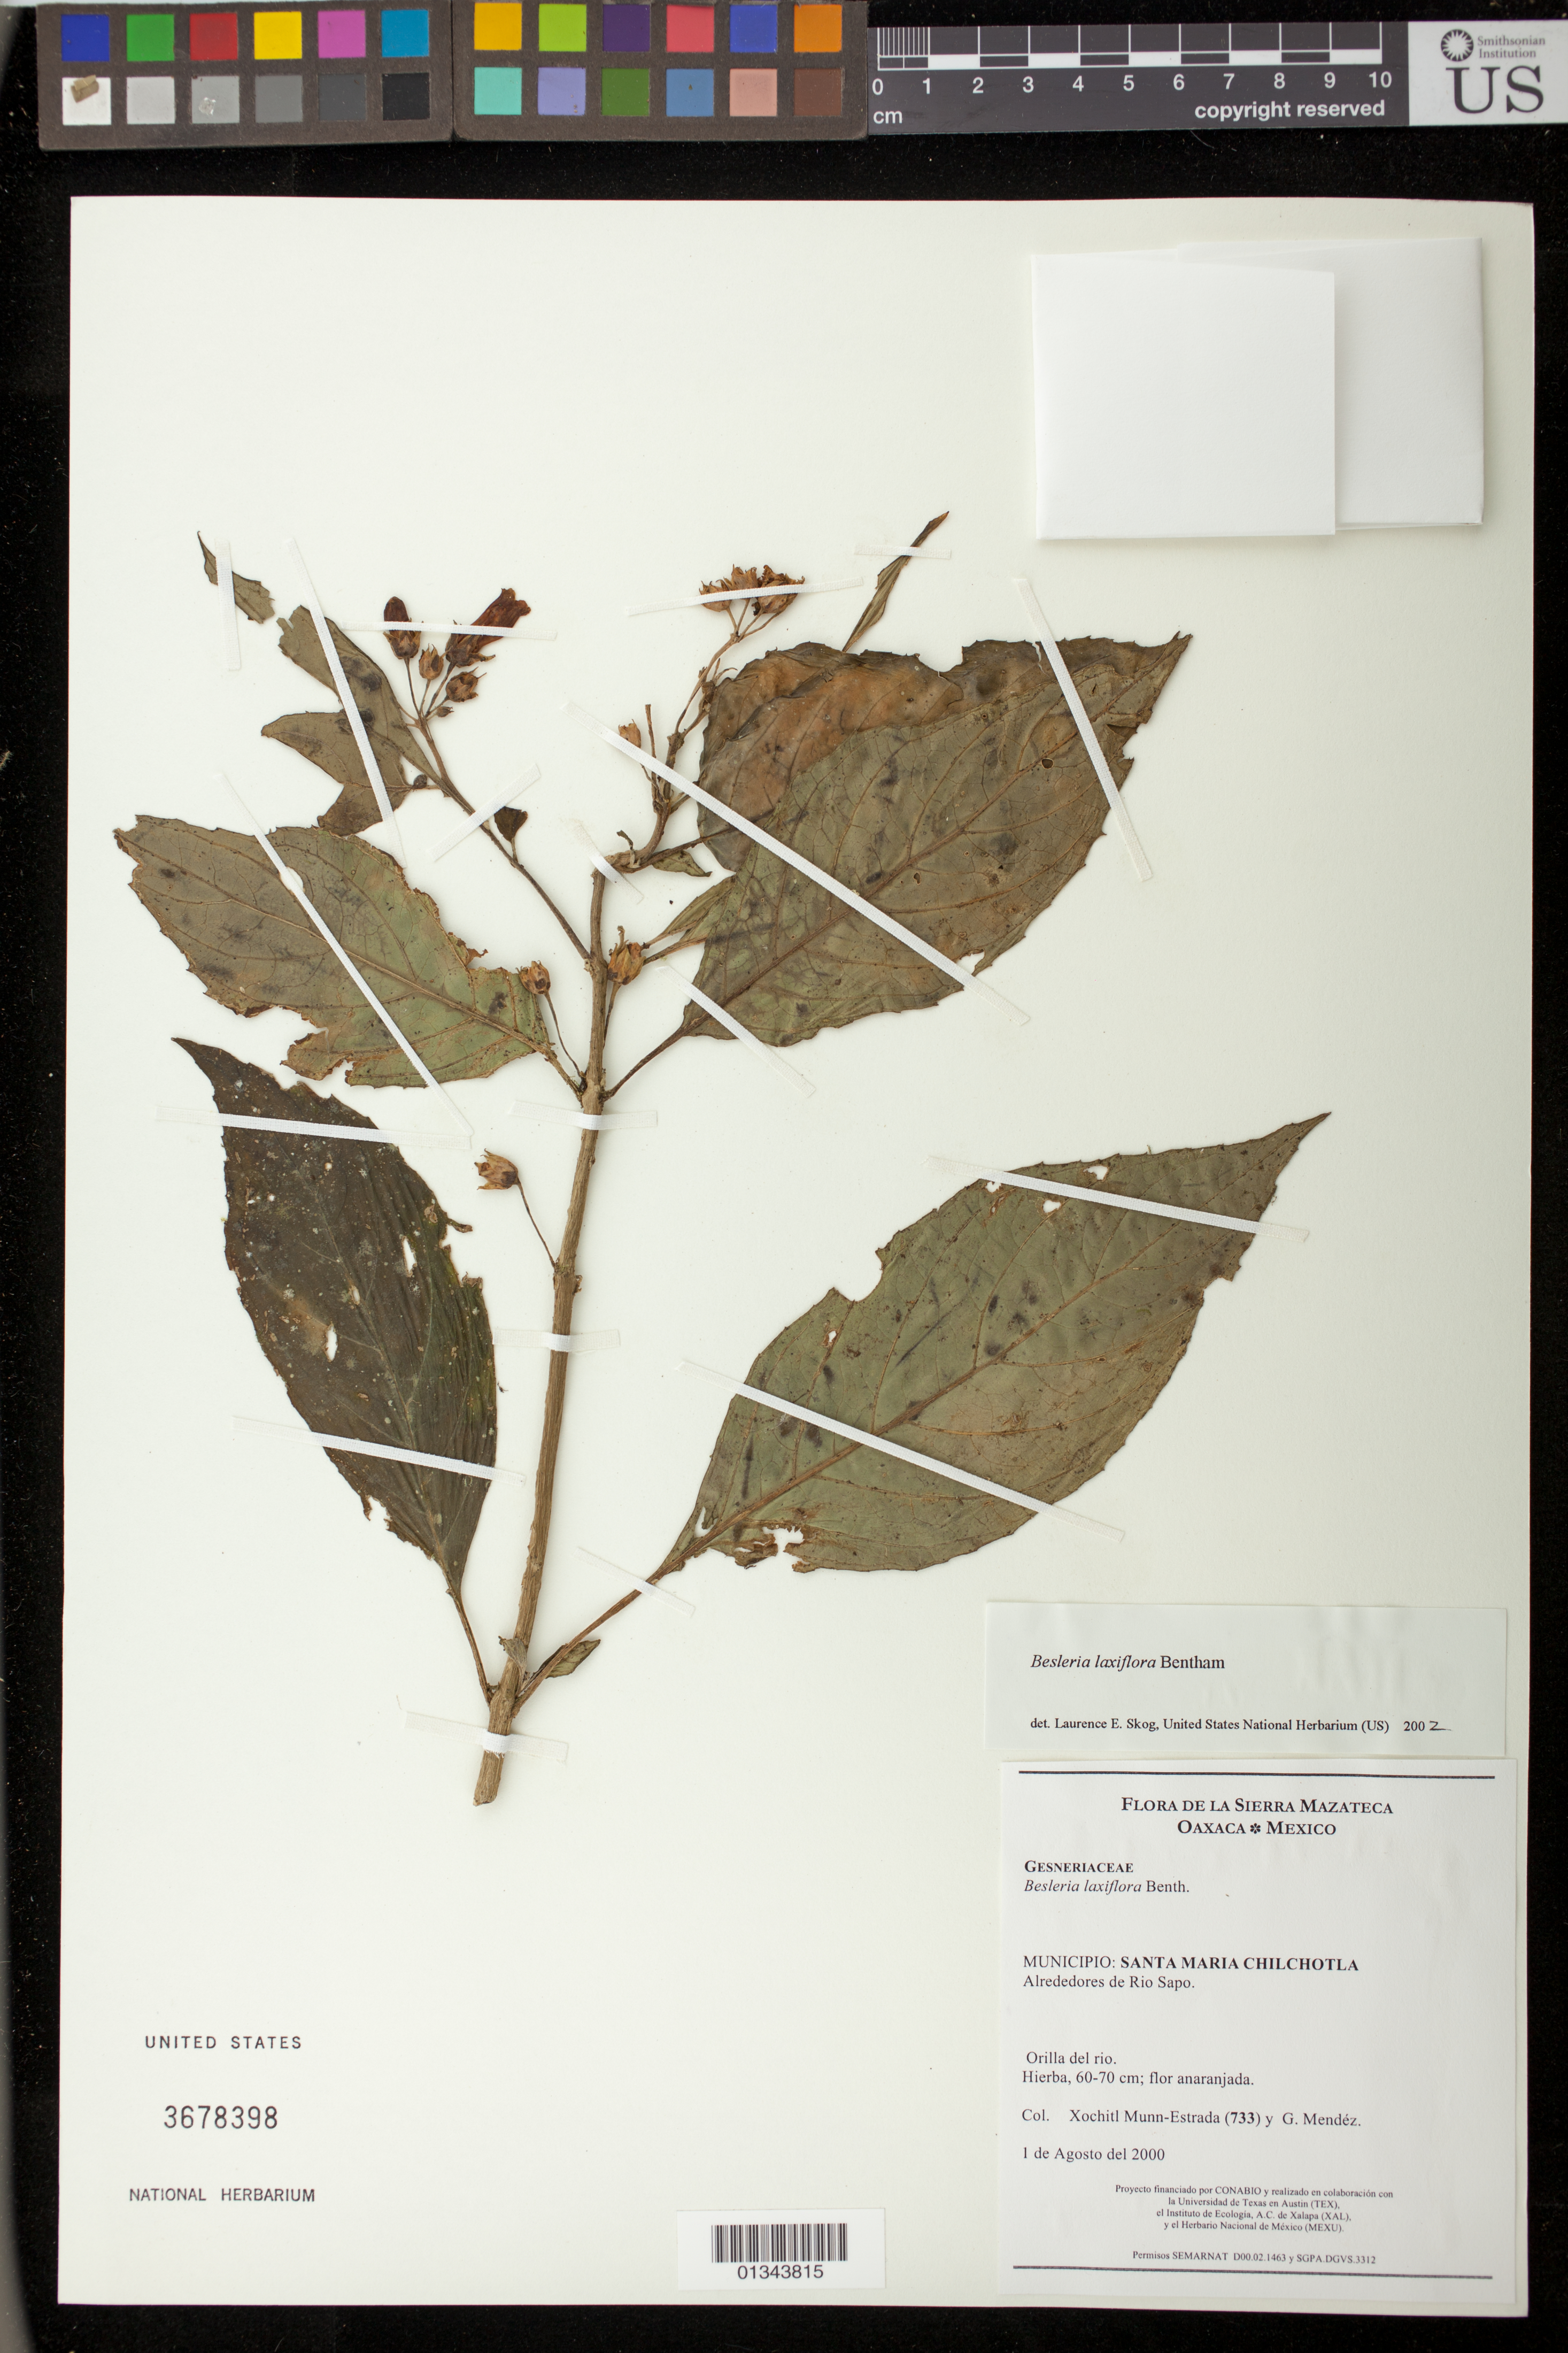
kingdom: Plantae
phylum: Tracheophyta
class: Magnoliopsida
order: Lamiales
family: Gesneriaceae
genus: Besleria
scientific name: Besleria laxiflora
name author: Benth.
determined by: Skog, Laurence E.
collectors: X. Munn-Estrada & G. Mendez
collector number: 733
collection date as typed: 1 de Agosto del 2000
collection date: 2000-08-01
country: Mexico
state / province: Oaxaca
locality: Santa Maria Chilchotla, Alrededores de Rio Sapo.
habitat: Orilla del rio.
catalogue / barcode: US 3678398